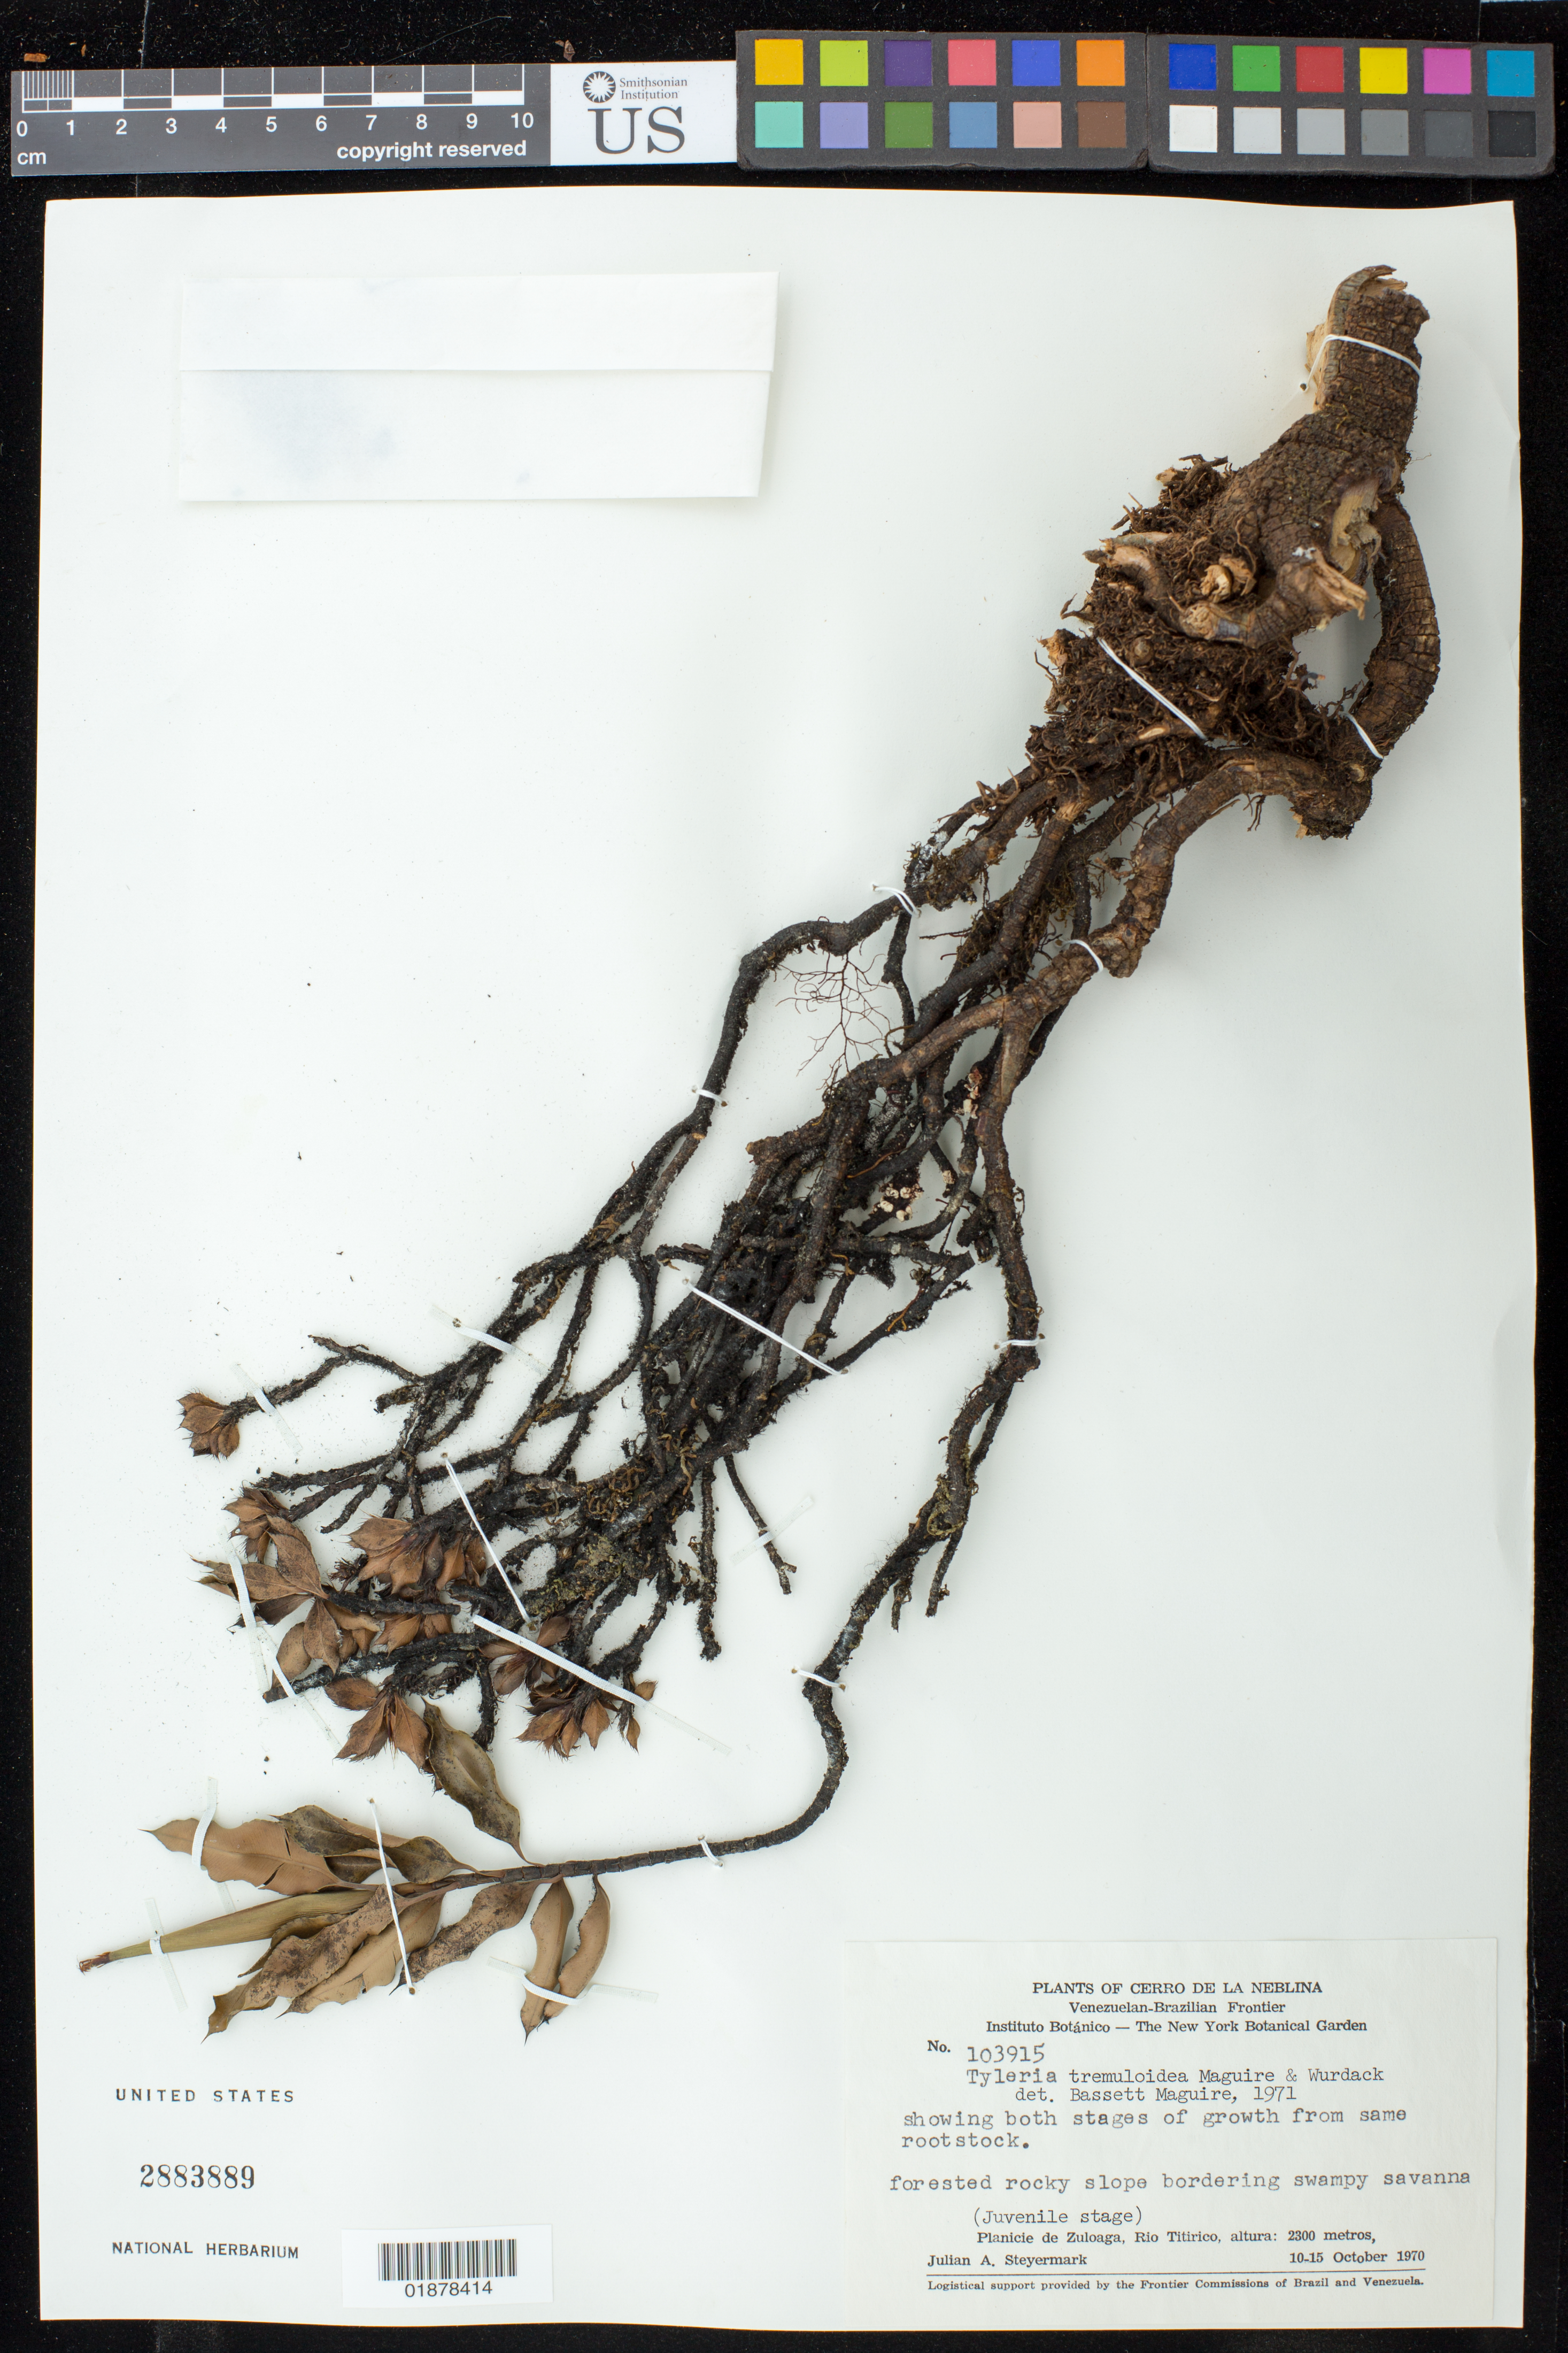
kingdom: Plantae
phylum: Tracheophyta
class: Magnoliopsida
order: Malpighiales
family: Ochnaceae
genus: Tyleria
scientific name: Tyleria tremuloidea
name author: Maguire & Wurdack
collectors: J. Steyermark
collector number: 103915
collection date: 1970-10-15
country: VenezuelA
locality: Venezuelan-Brazilian Frontier. Planicie de Zuloaga, Rio Tiririco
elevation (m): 2300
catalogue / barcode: US 2883889